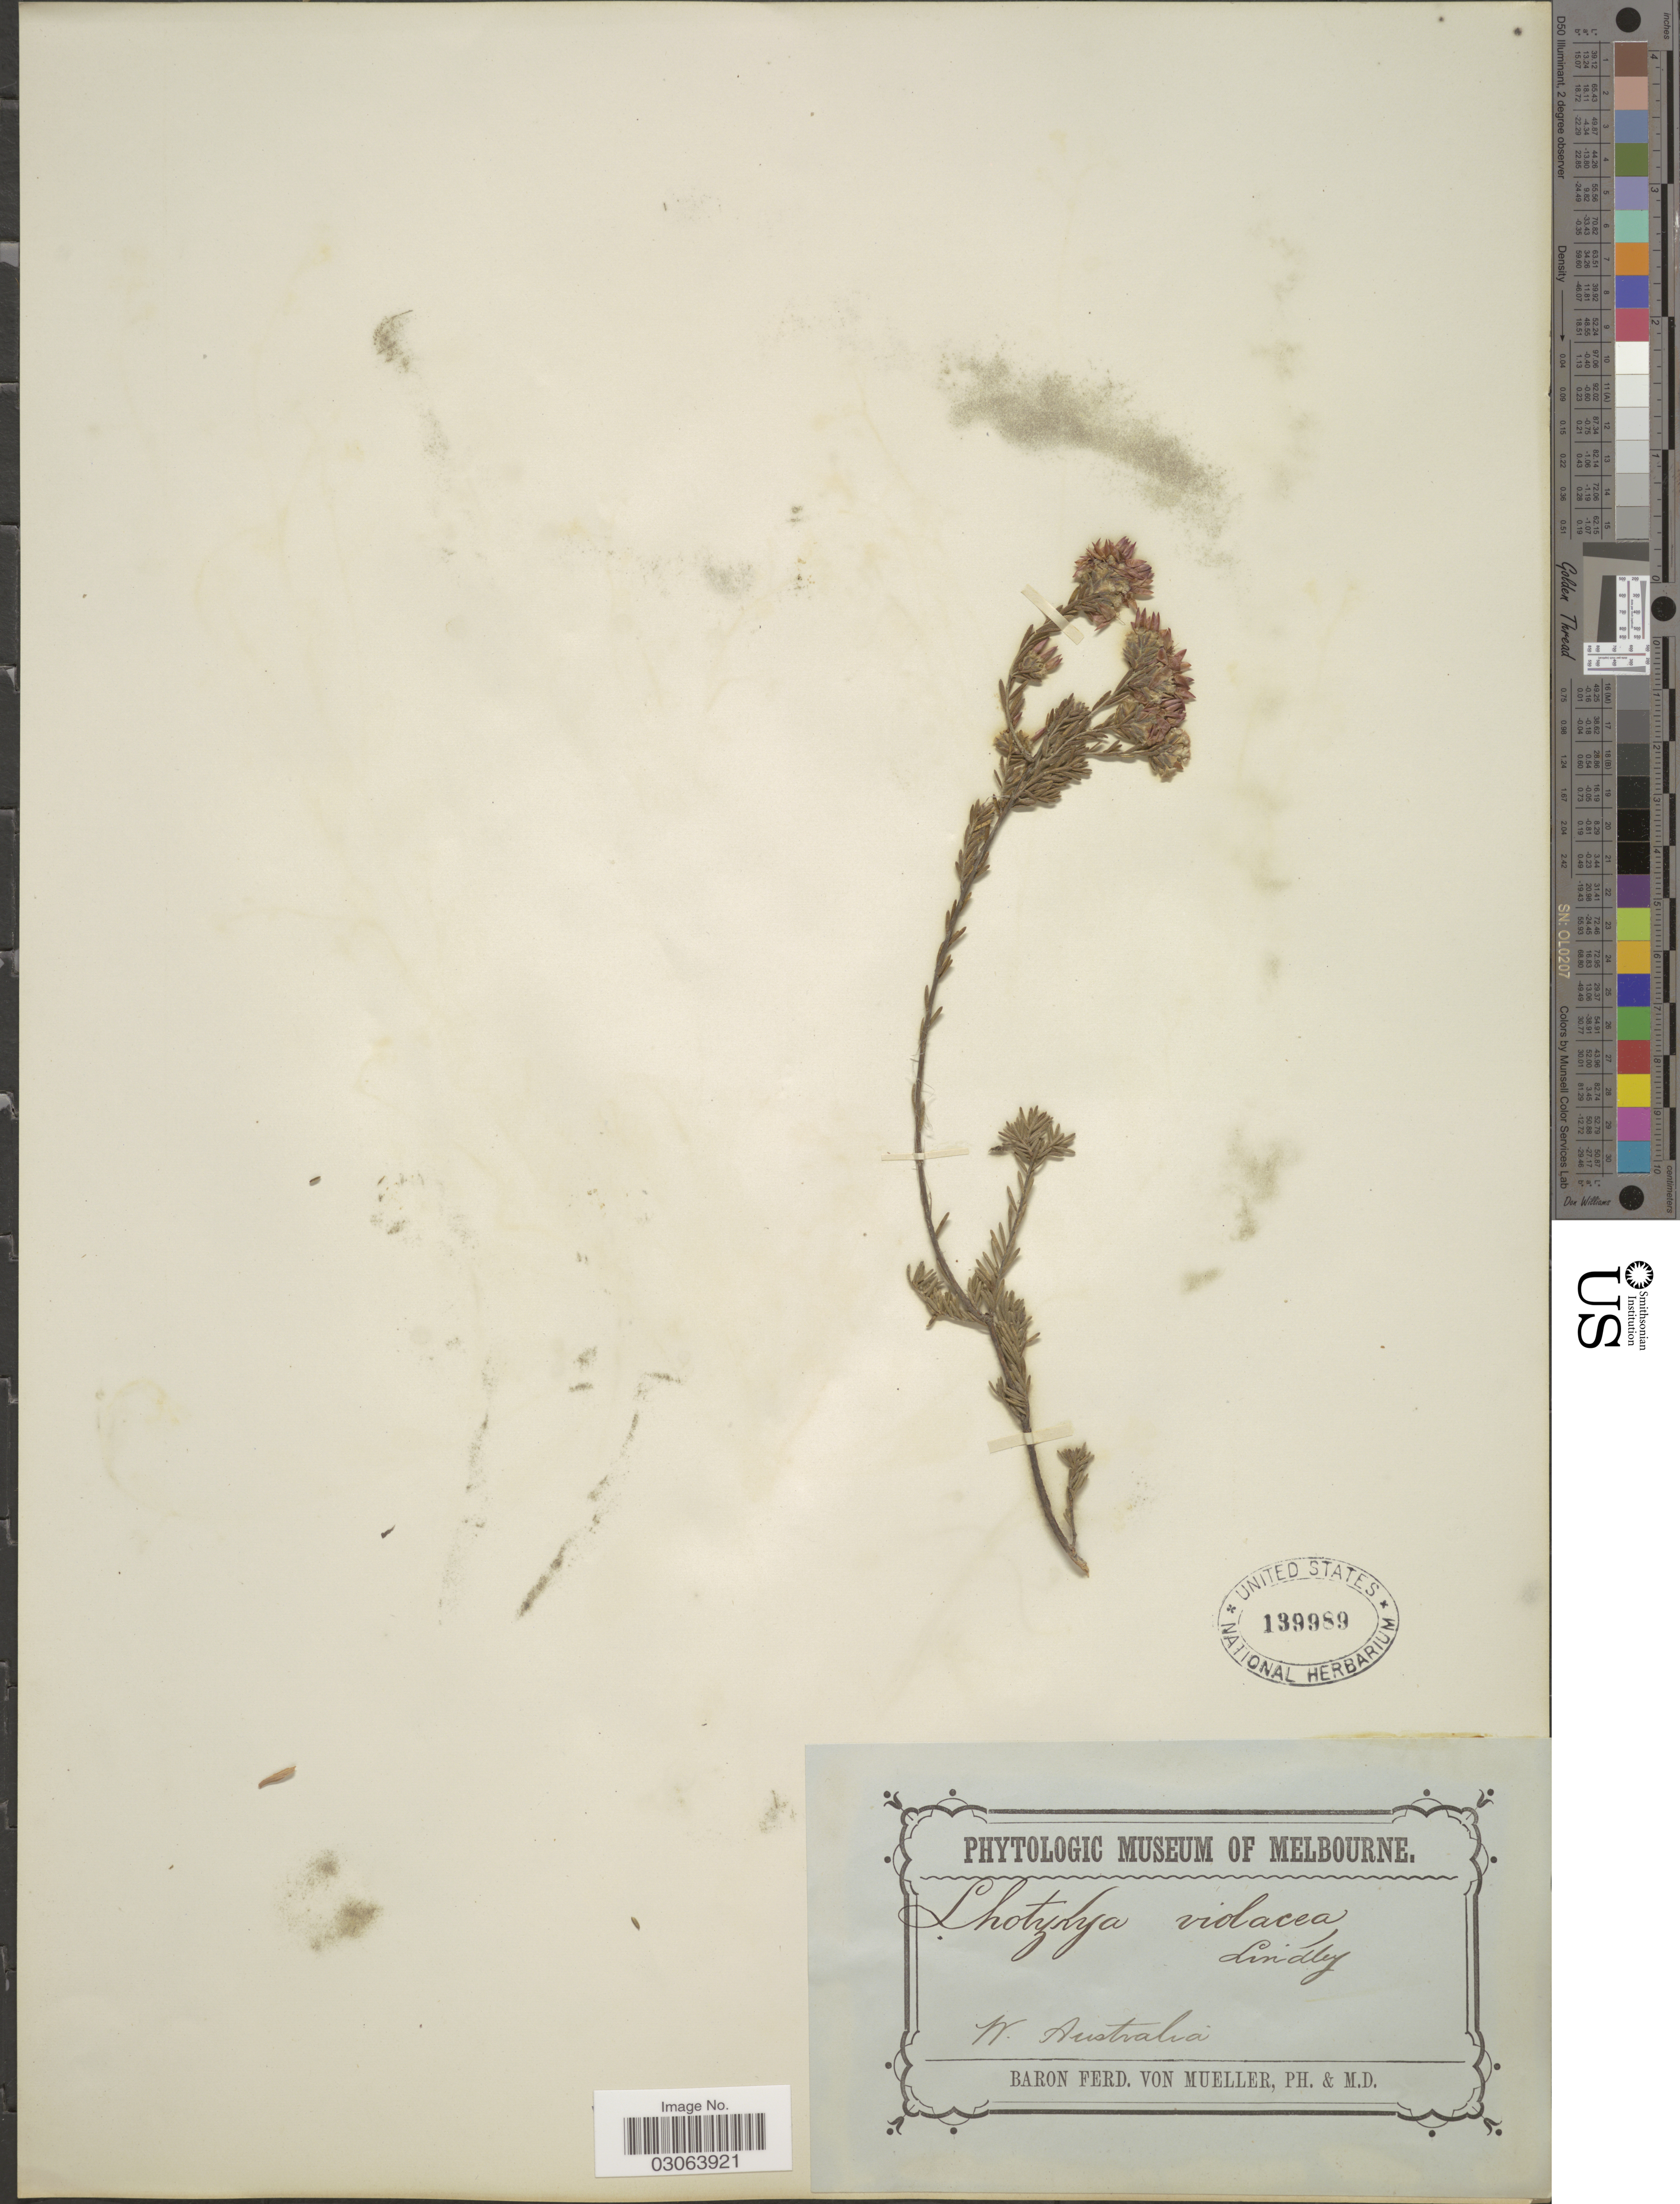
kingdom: Plantae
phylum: Tracheophyta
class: Magnoliopsida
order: Myrtales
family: Myrtaceae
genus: Calytrix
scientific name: Calytrix violacea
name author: (Lindl.) Craven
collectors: F. Mueller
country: Australia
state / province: Western Australia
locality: W. Australia.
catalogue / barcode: US 139989